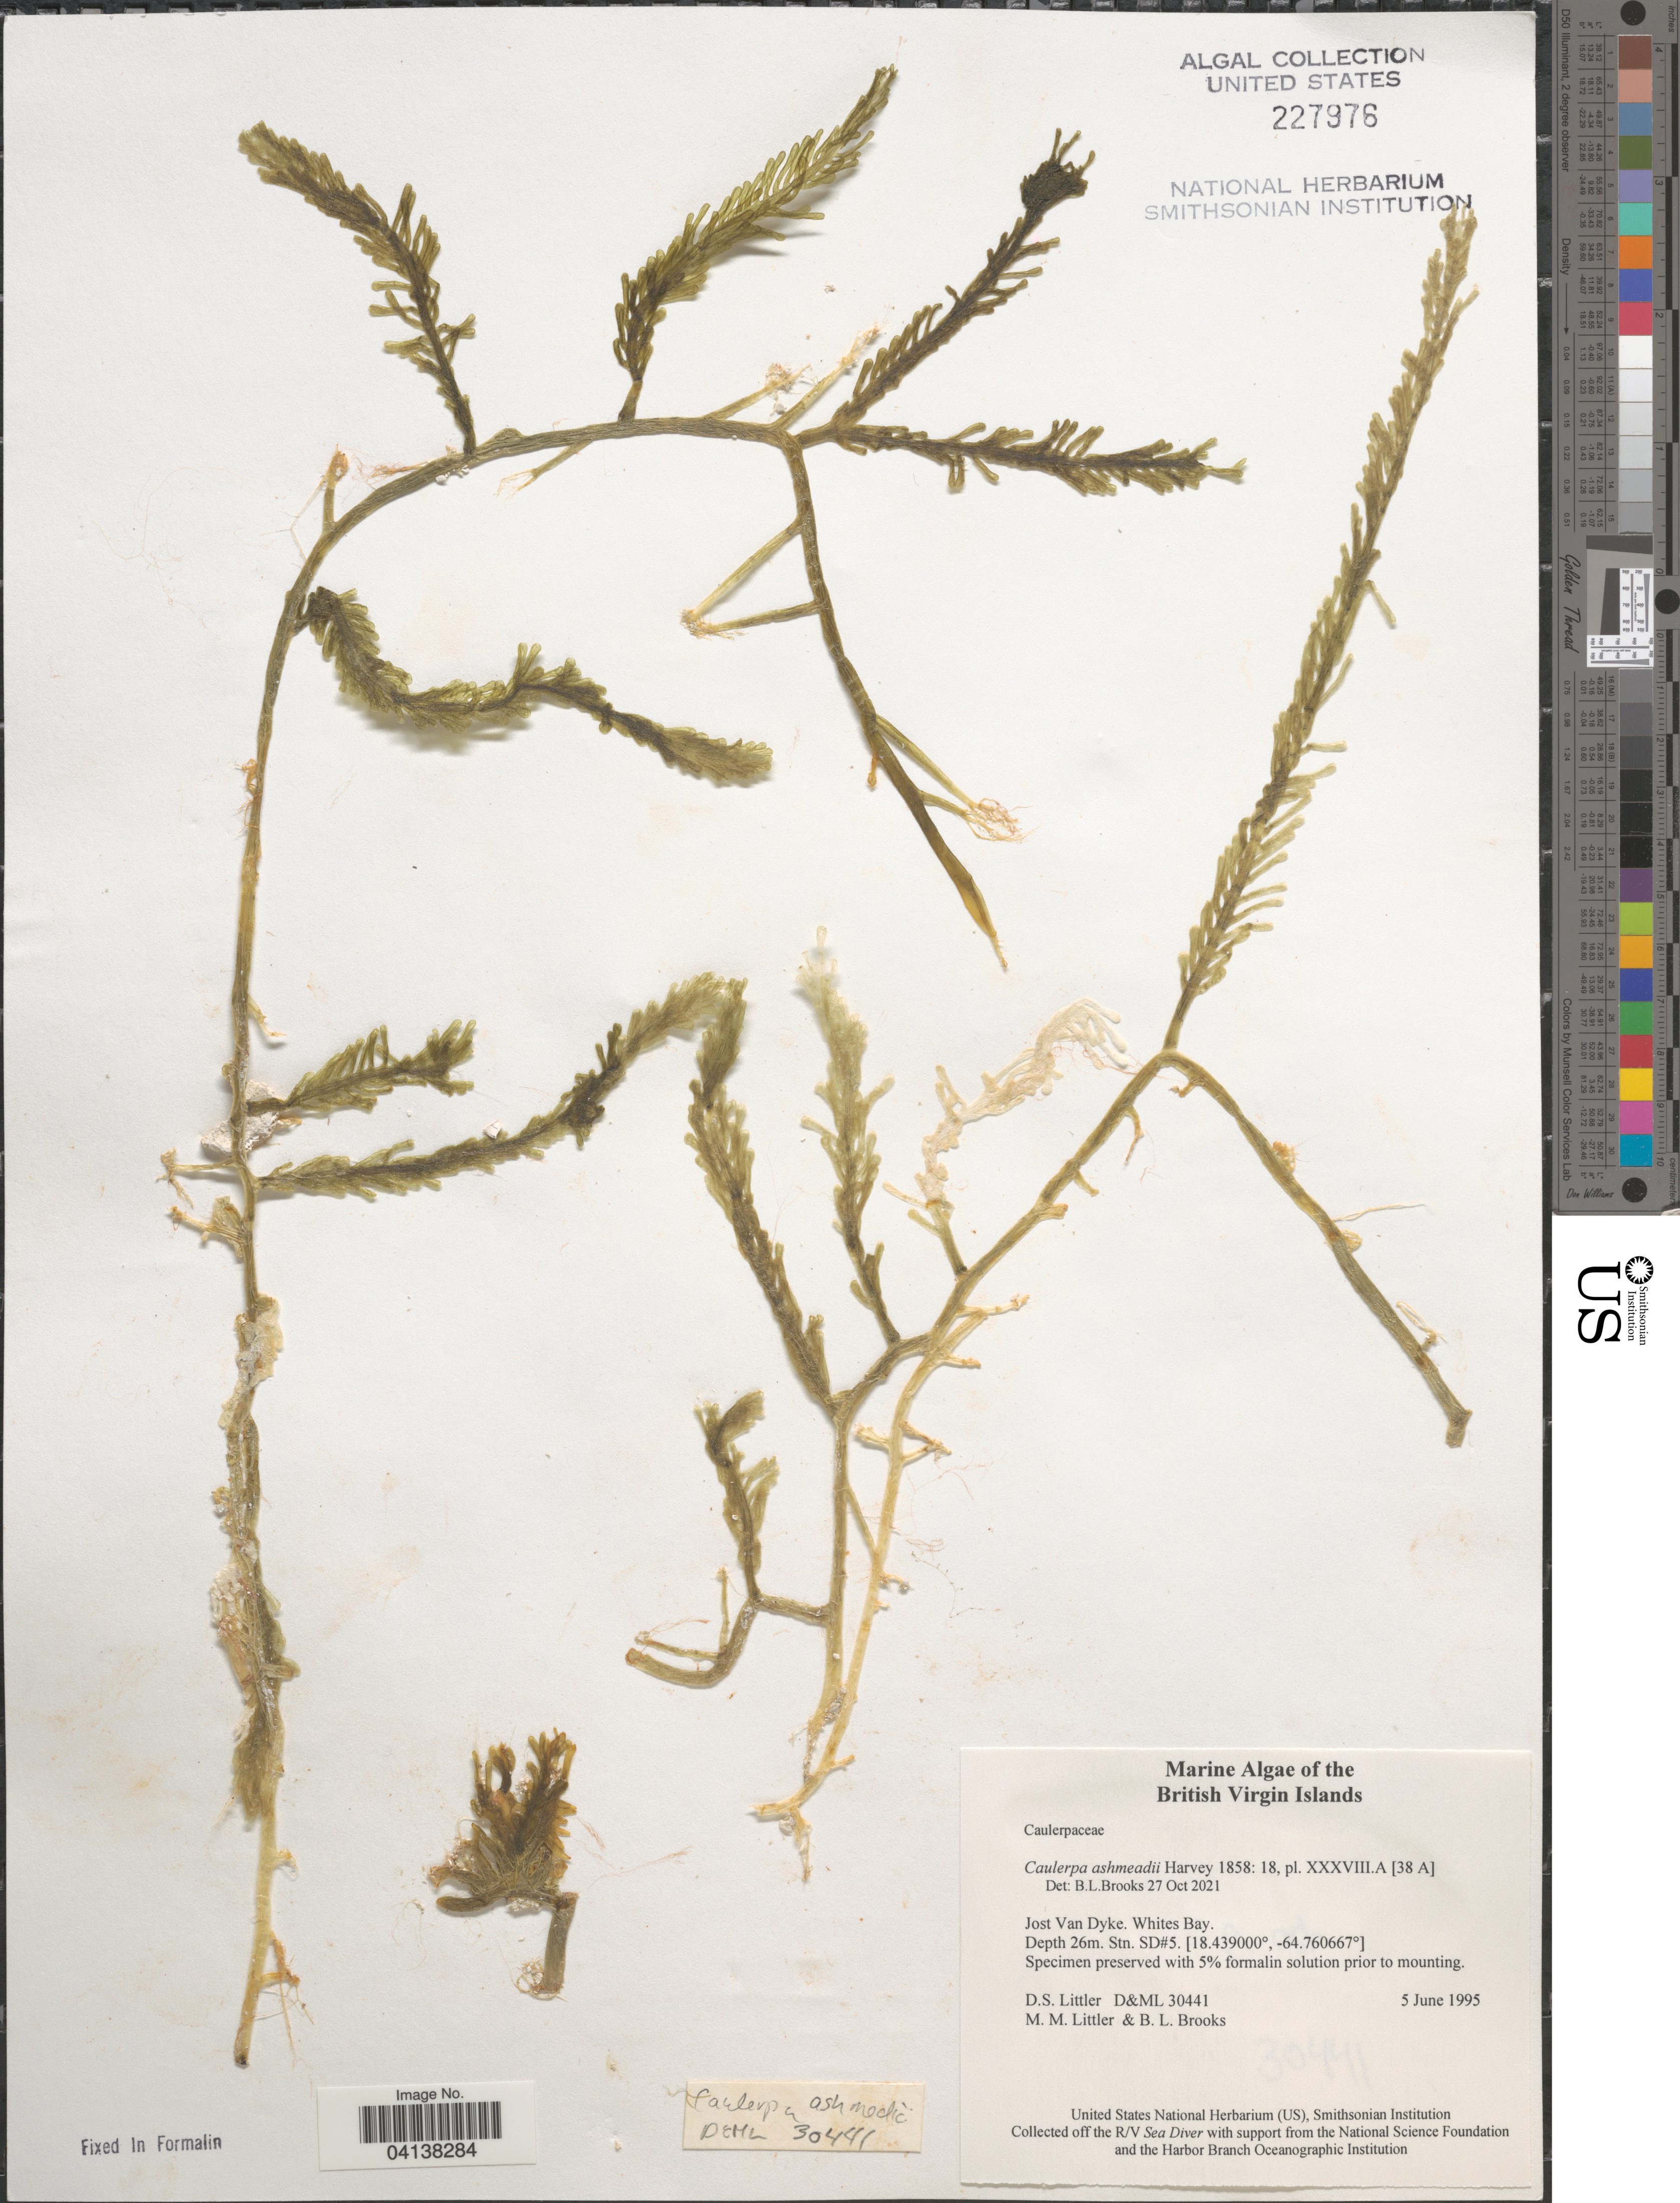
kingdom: Plantae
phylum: Chlorophyta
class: Ulvophyceae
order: Bryopsidales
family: Caulerpaceae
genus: Caulerpa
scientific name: Caulerpa ashmeadii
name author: Harv.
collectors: D. S. Littler & B. Brooks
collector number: D&ML 30441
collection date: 1995-06-05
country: British Virgin Islands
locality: Jost Van Dyke. Whites Bay. Stn. SD#5.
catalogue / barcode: US 227976